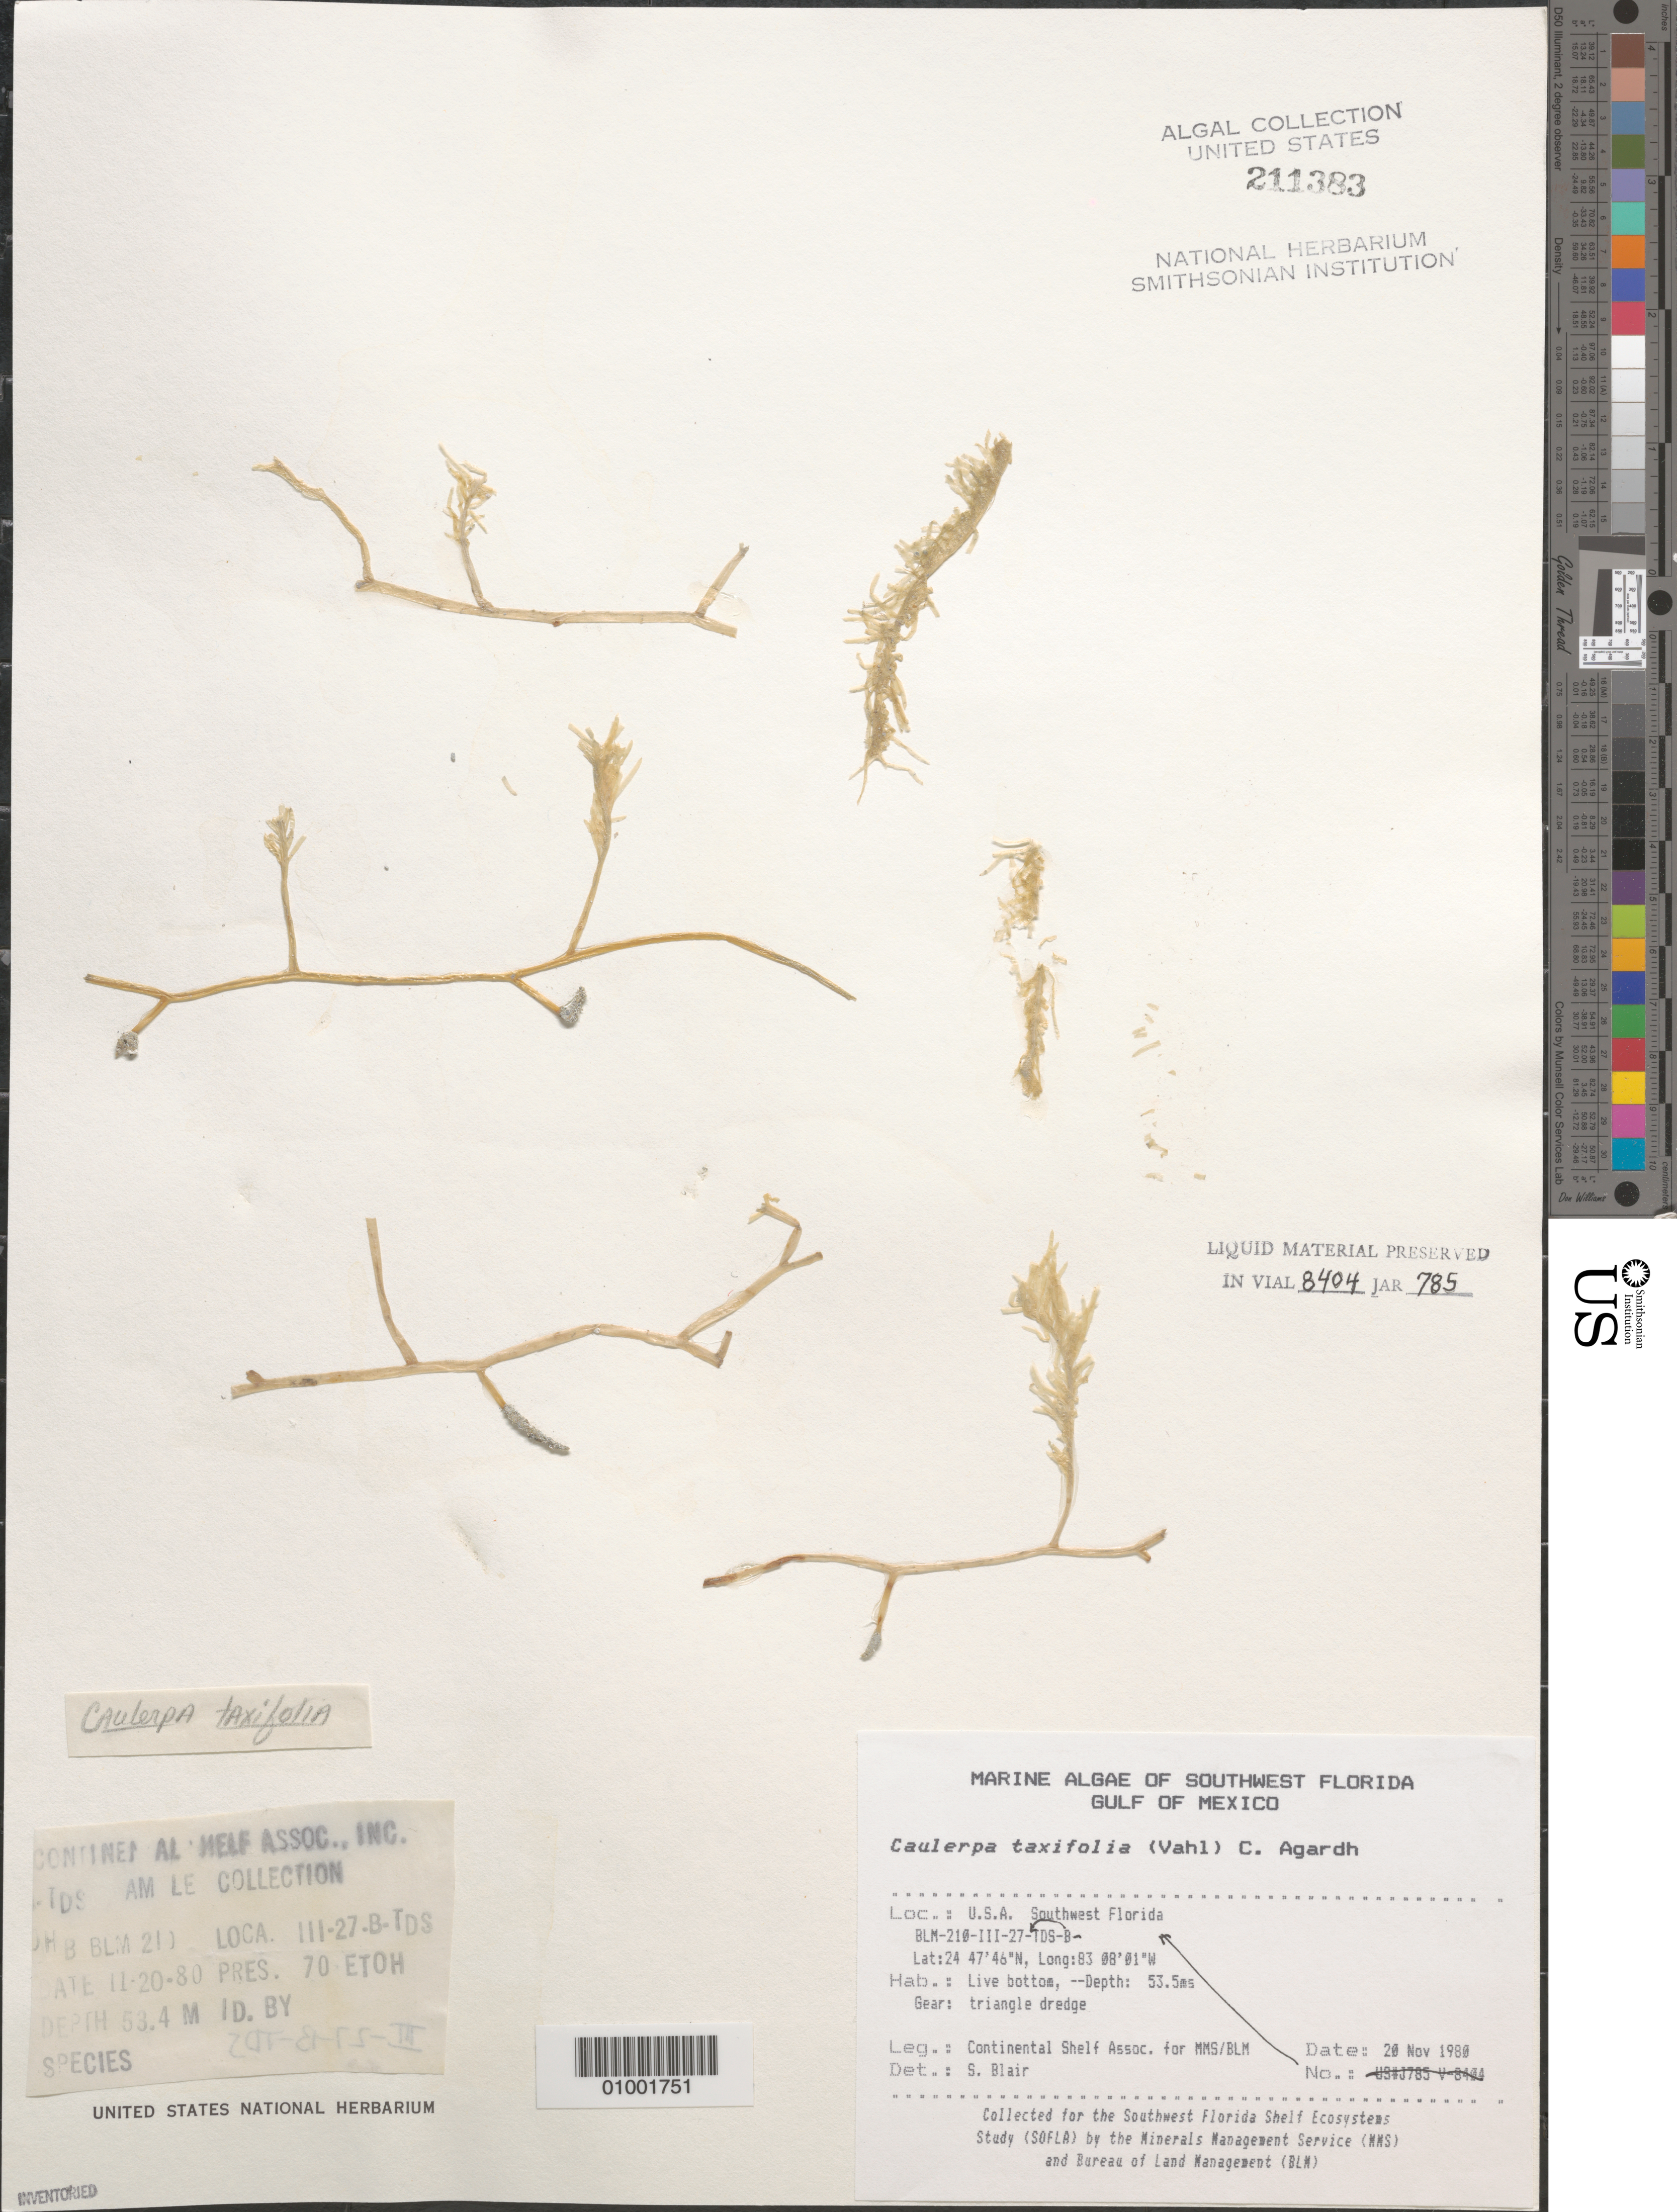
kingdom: Plantae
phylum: Chlorophyta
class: Ulvophyceae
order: Bryopsidales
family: Caulerpaceae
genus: Caulerpa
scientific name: Caulerpa taxifolia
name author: (M. Vahl) C. Agardh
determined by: Blair, S. M.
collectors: Continental Shelf Associates for the MMS/BLM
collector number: BLM-210-III-27-B-TDS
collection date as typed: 20 Nov 1980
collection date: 1980-11-20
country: United States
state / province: Florida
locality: Gulf of Mexico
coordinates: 24 47'46"N, 83 08'01"W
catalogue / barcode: US 211383